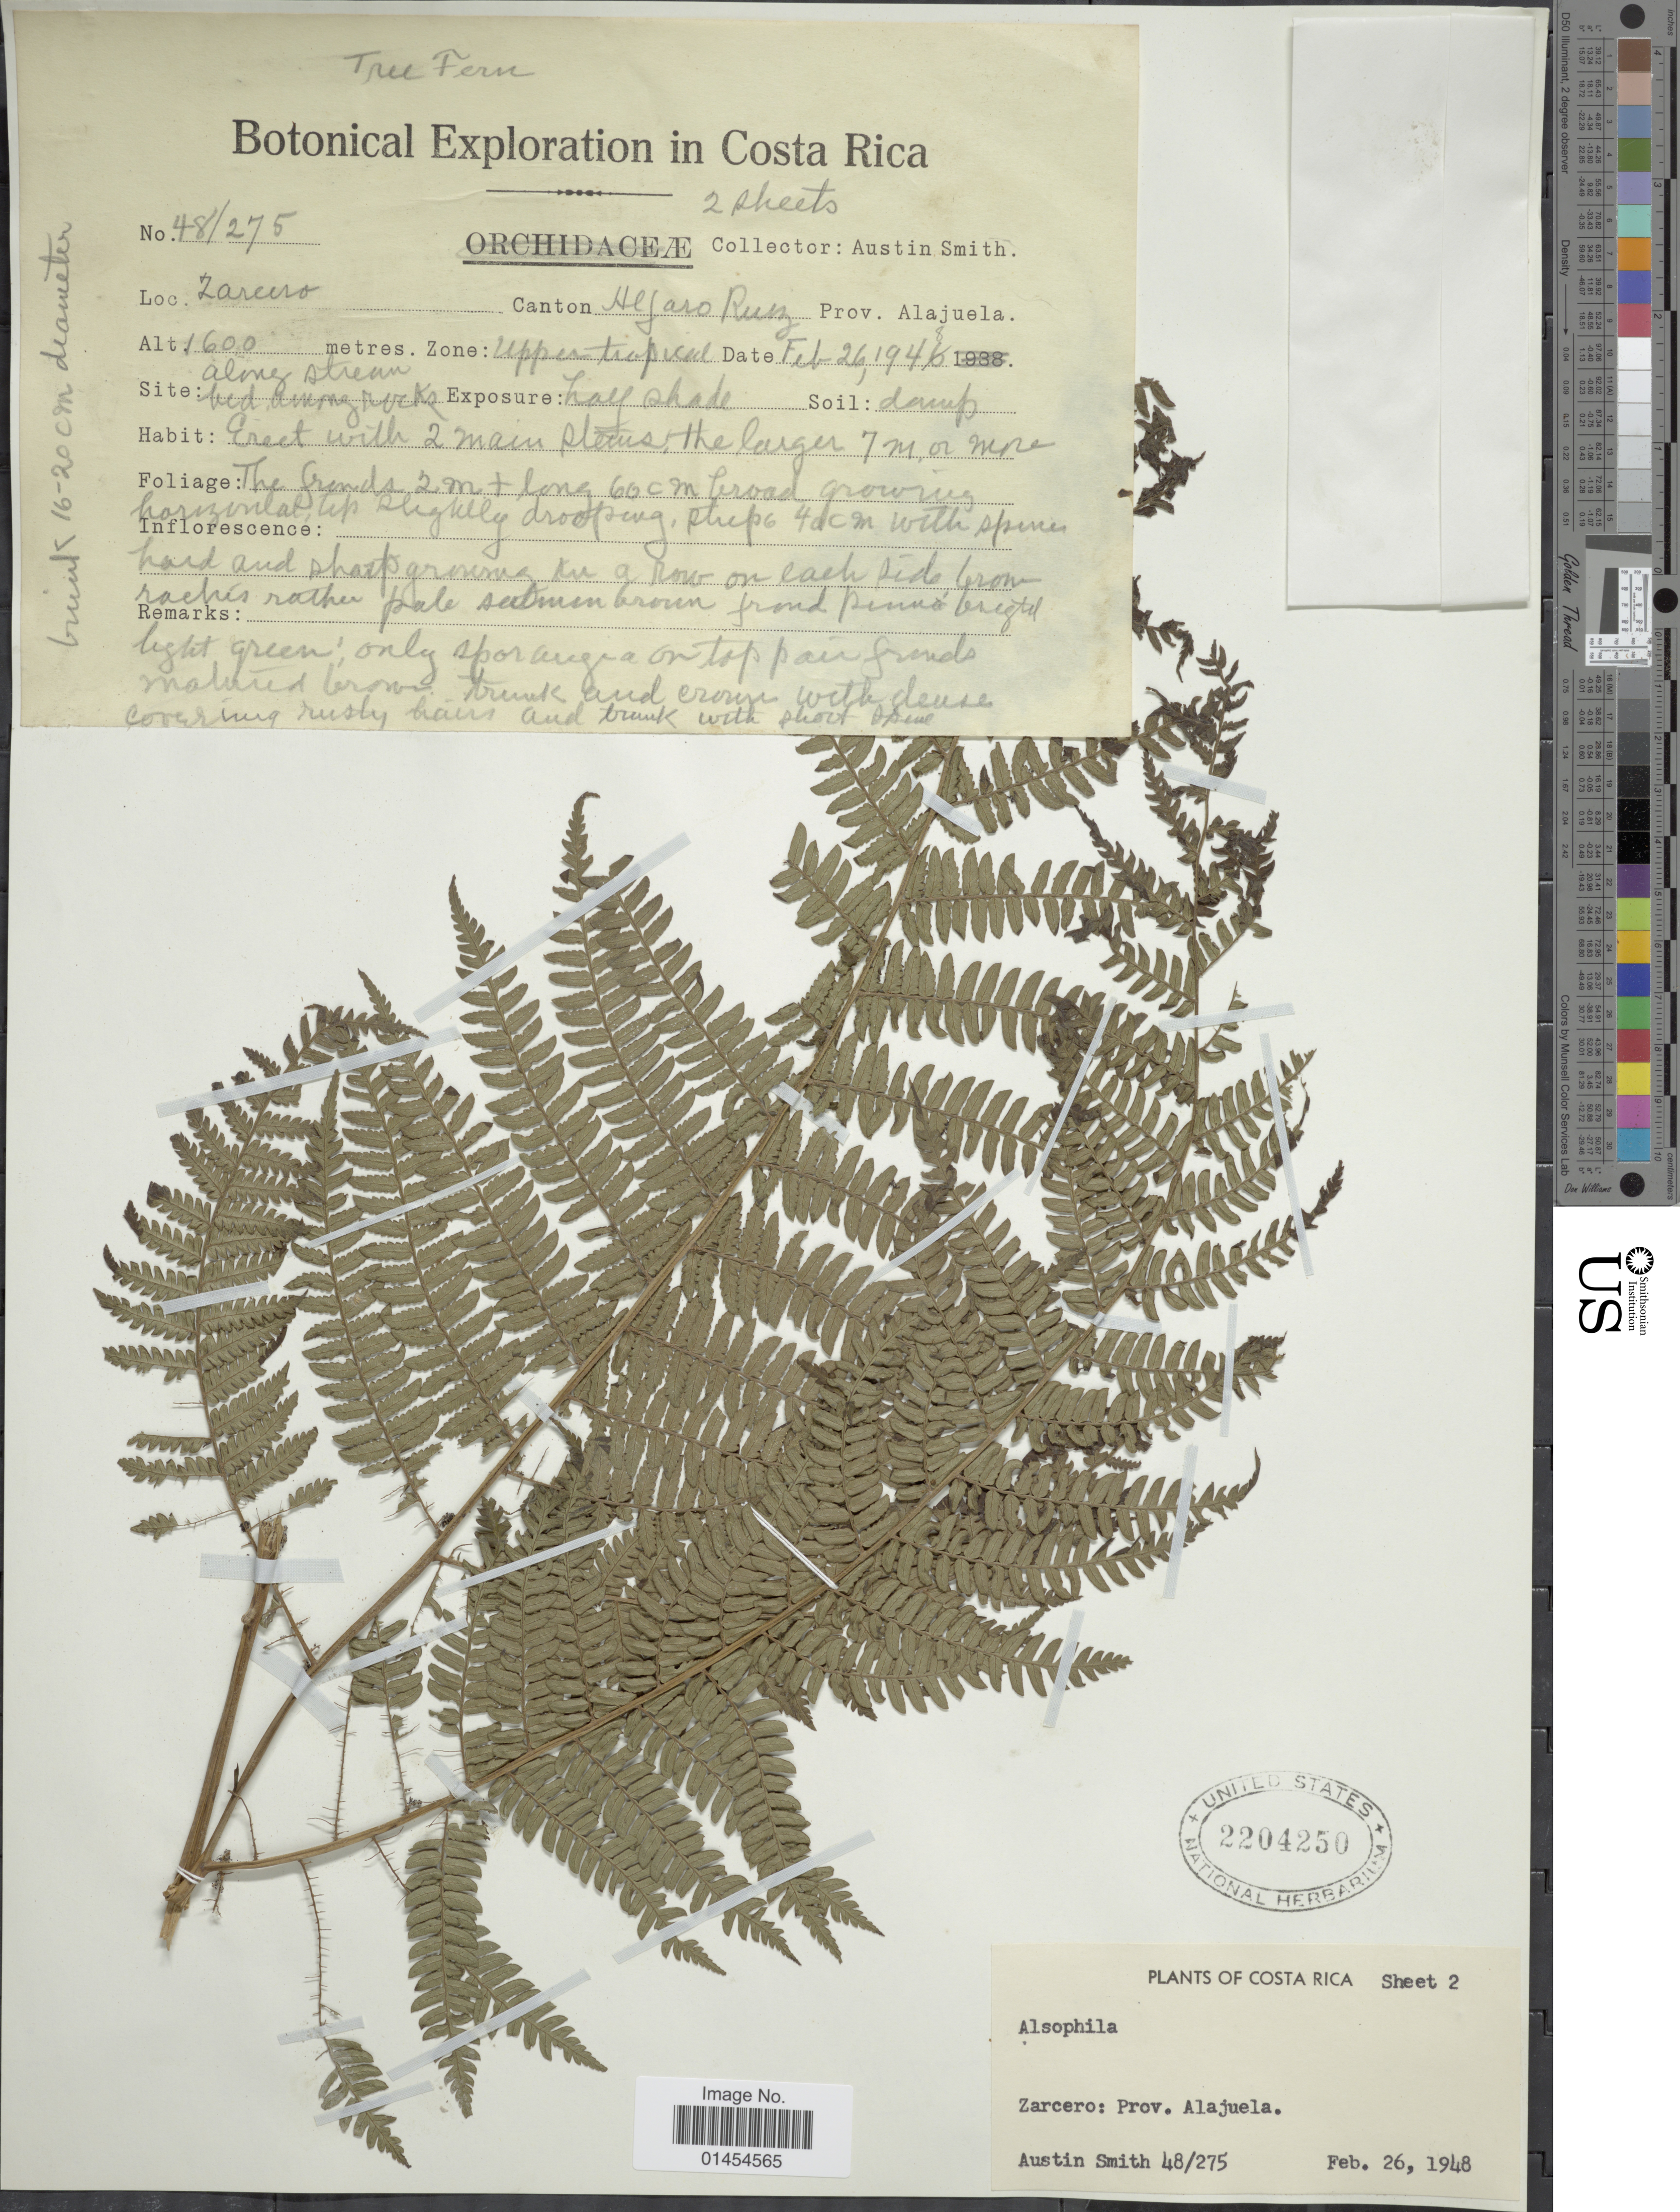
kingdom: Plantae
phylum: Tracheophyta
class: Polypodiopsida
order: Cyatheales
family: Cyatheaceae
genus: Alsophila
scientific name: Alsophila polystichoides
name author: Christ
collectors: Aust P. Smith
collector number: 48/275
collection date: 1948-02-26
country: Costa Rica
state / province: Alajuela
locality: Zarcero. Canton Alfaro Ruiz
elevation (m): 1600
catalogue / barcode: US 2204250